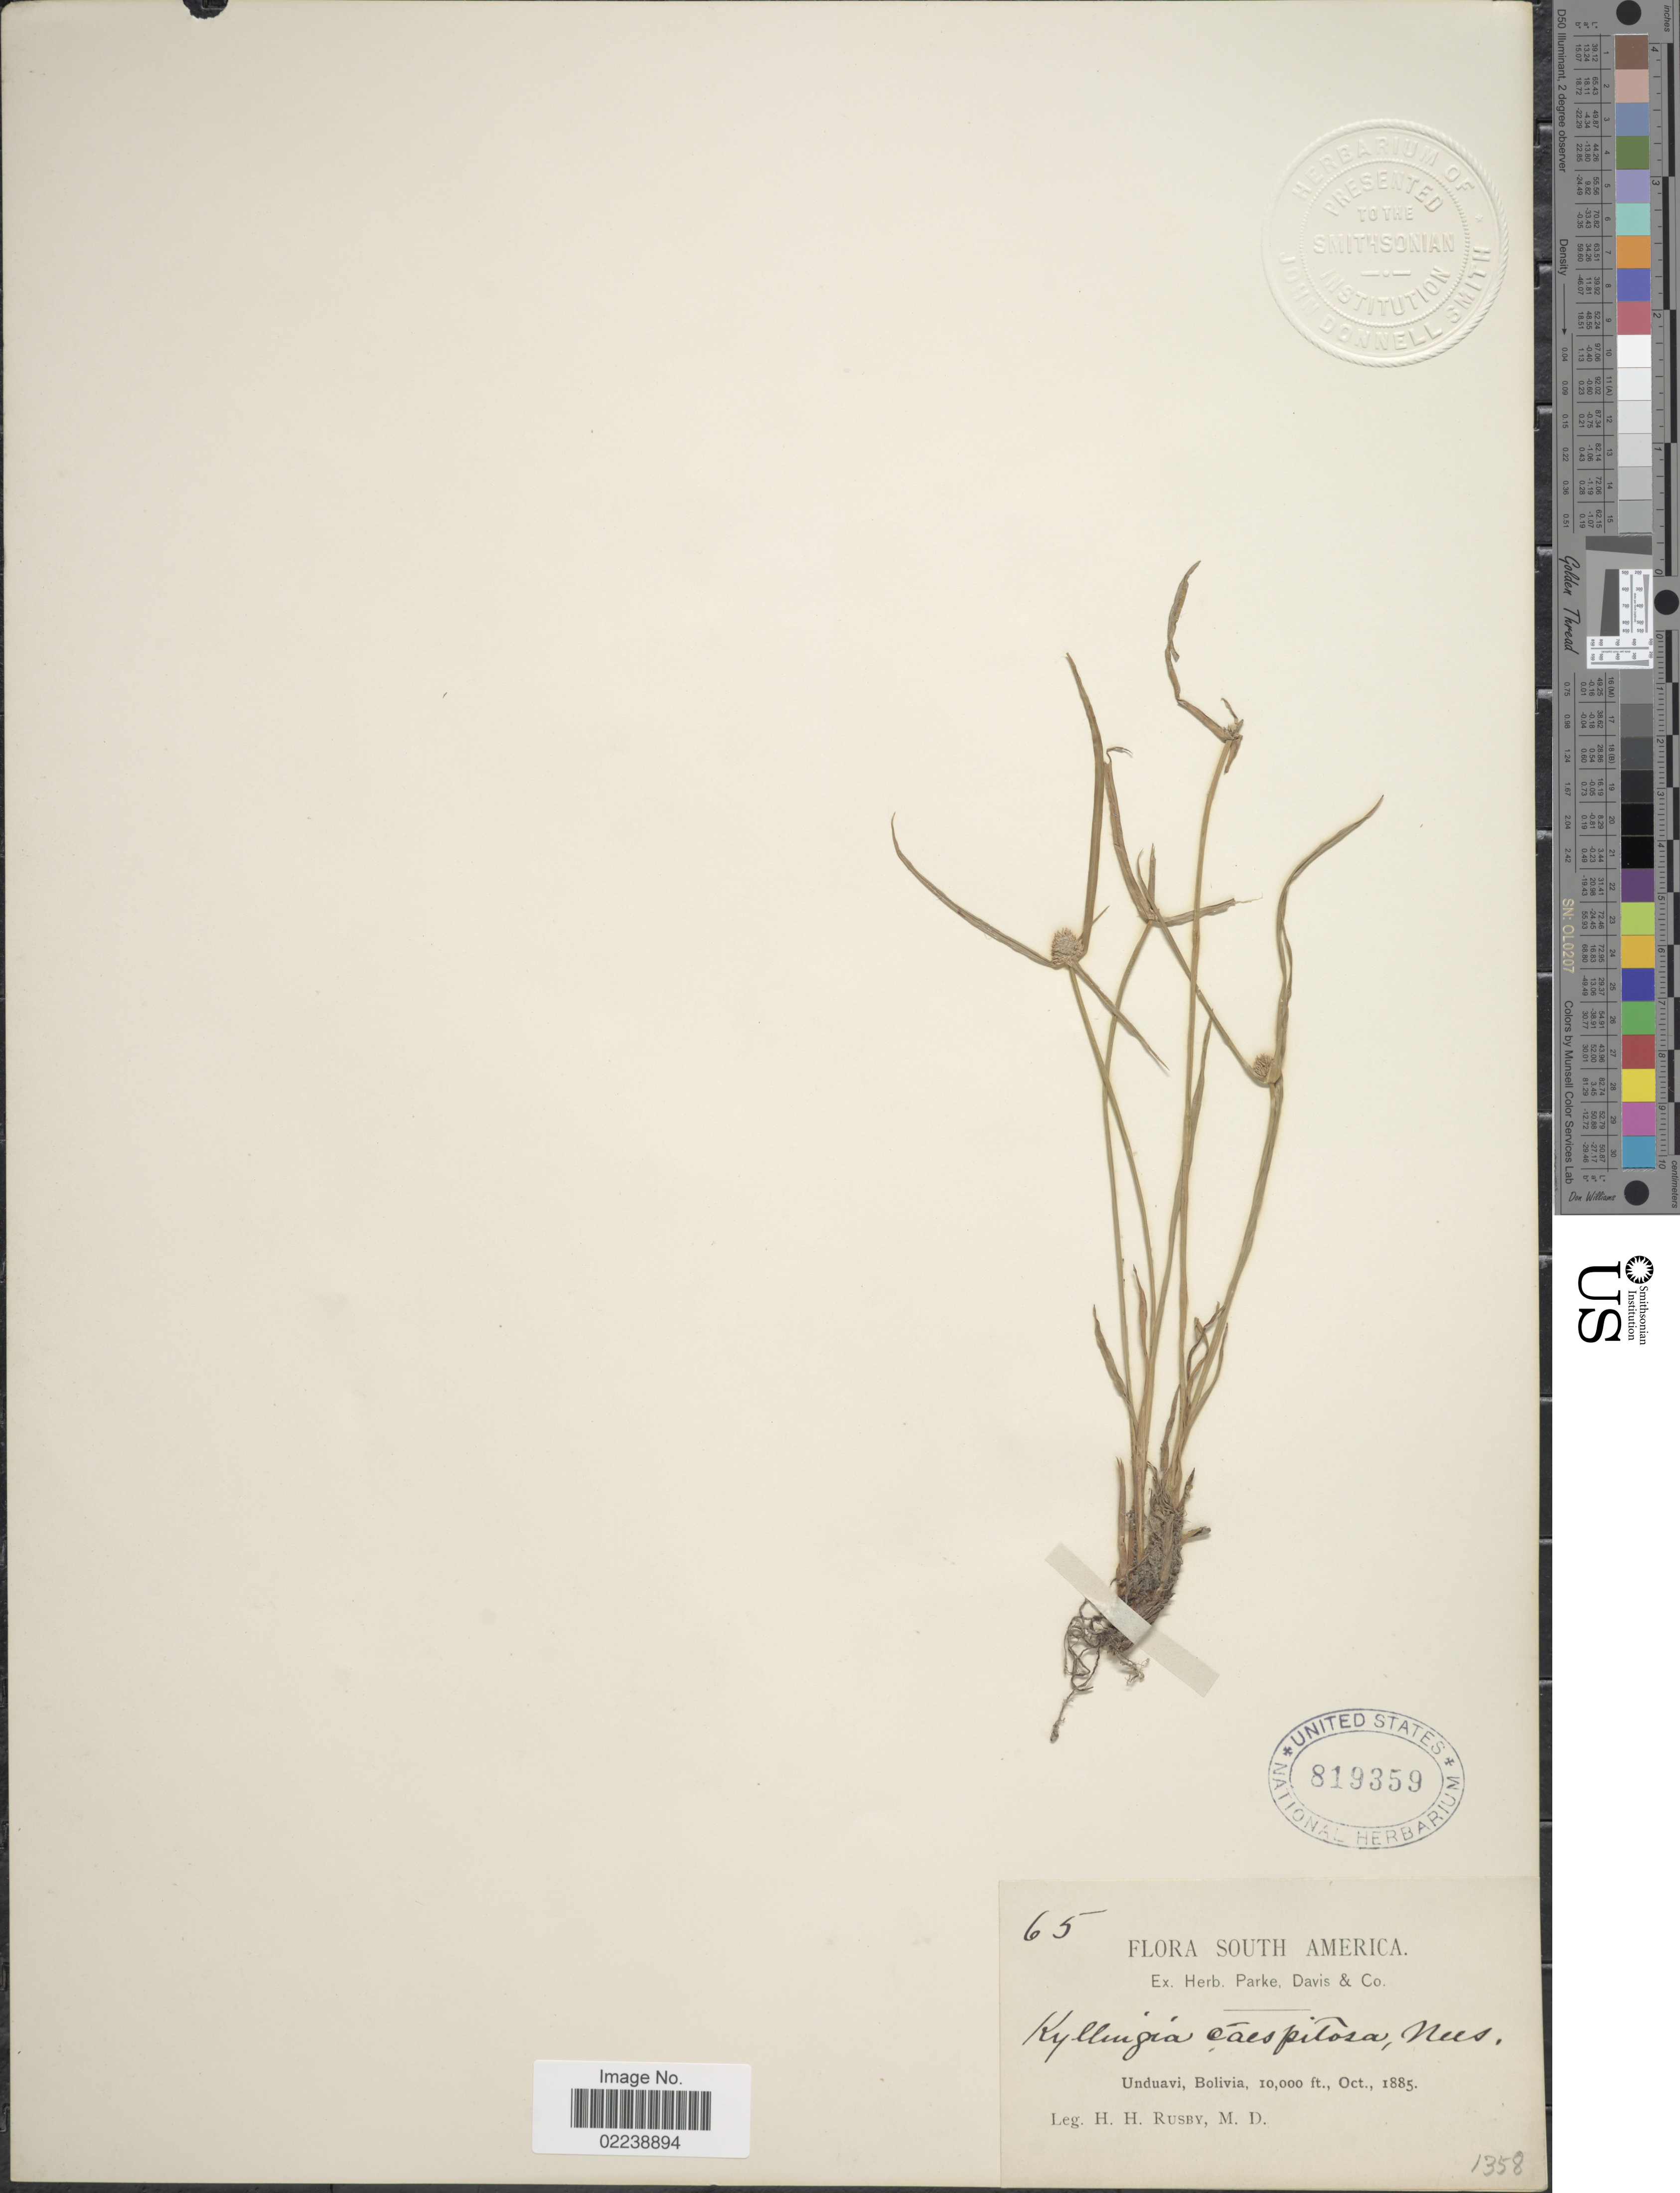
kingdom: Plantae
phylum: Tracheophyta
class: Liliopsida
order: Poales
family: Cyperaceae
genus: Cyperus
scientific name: Cyperus hortensis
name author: (Salzm. ex Steud.) Dorr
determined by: Strong, Mark T., (BOT), Smithsonian Institution - National Museum of Natural History (UNITED STATES)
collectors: H. H. Rusby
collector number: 65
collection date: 1885-10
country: Bolivia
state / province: La Paz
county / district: Nor Yungas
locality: Unduavi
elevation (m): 3048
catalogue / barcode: US 819359